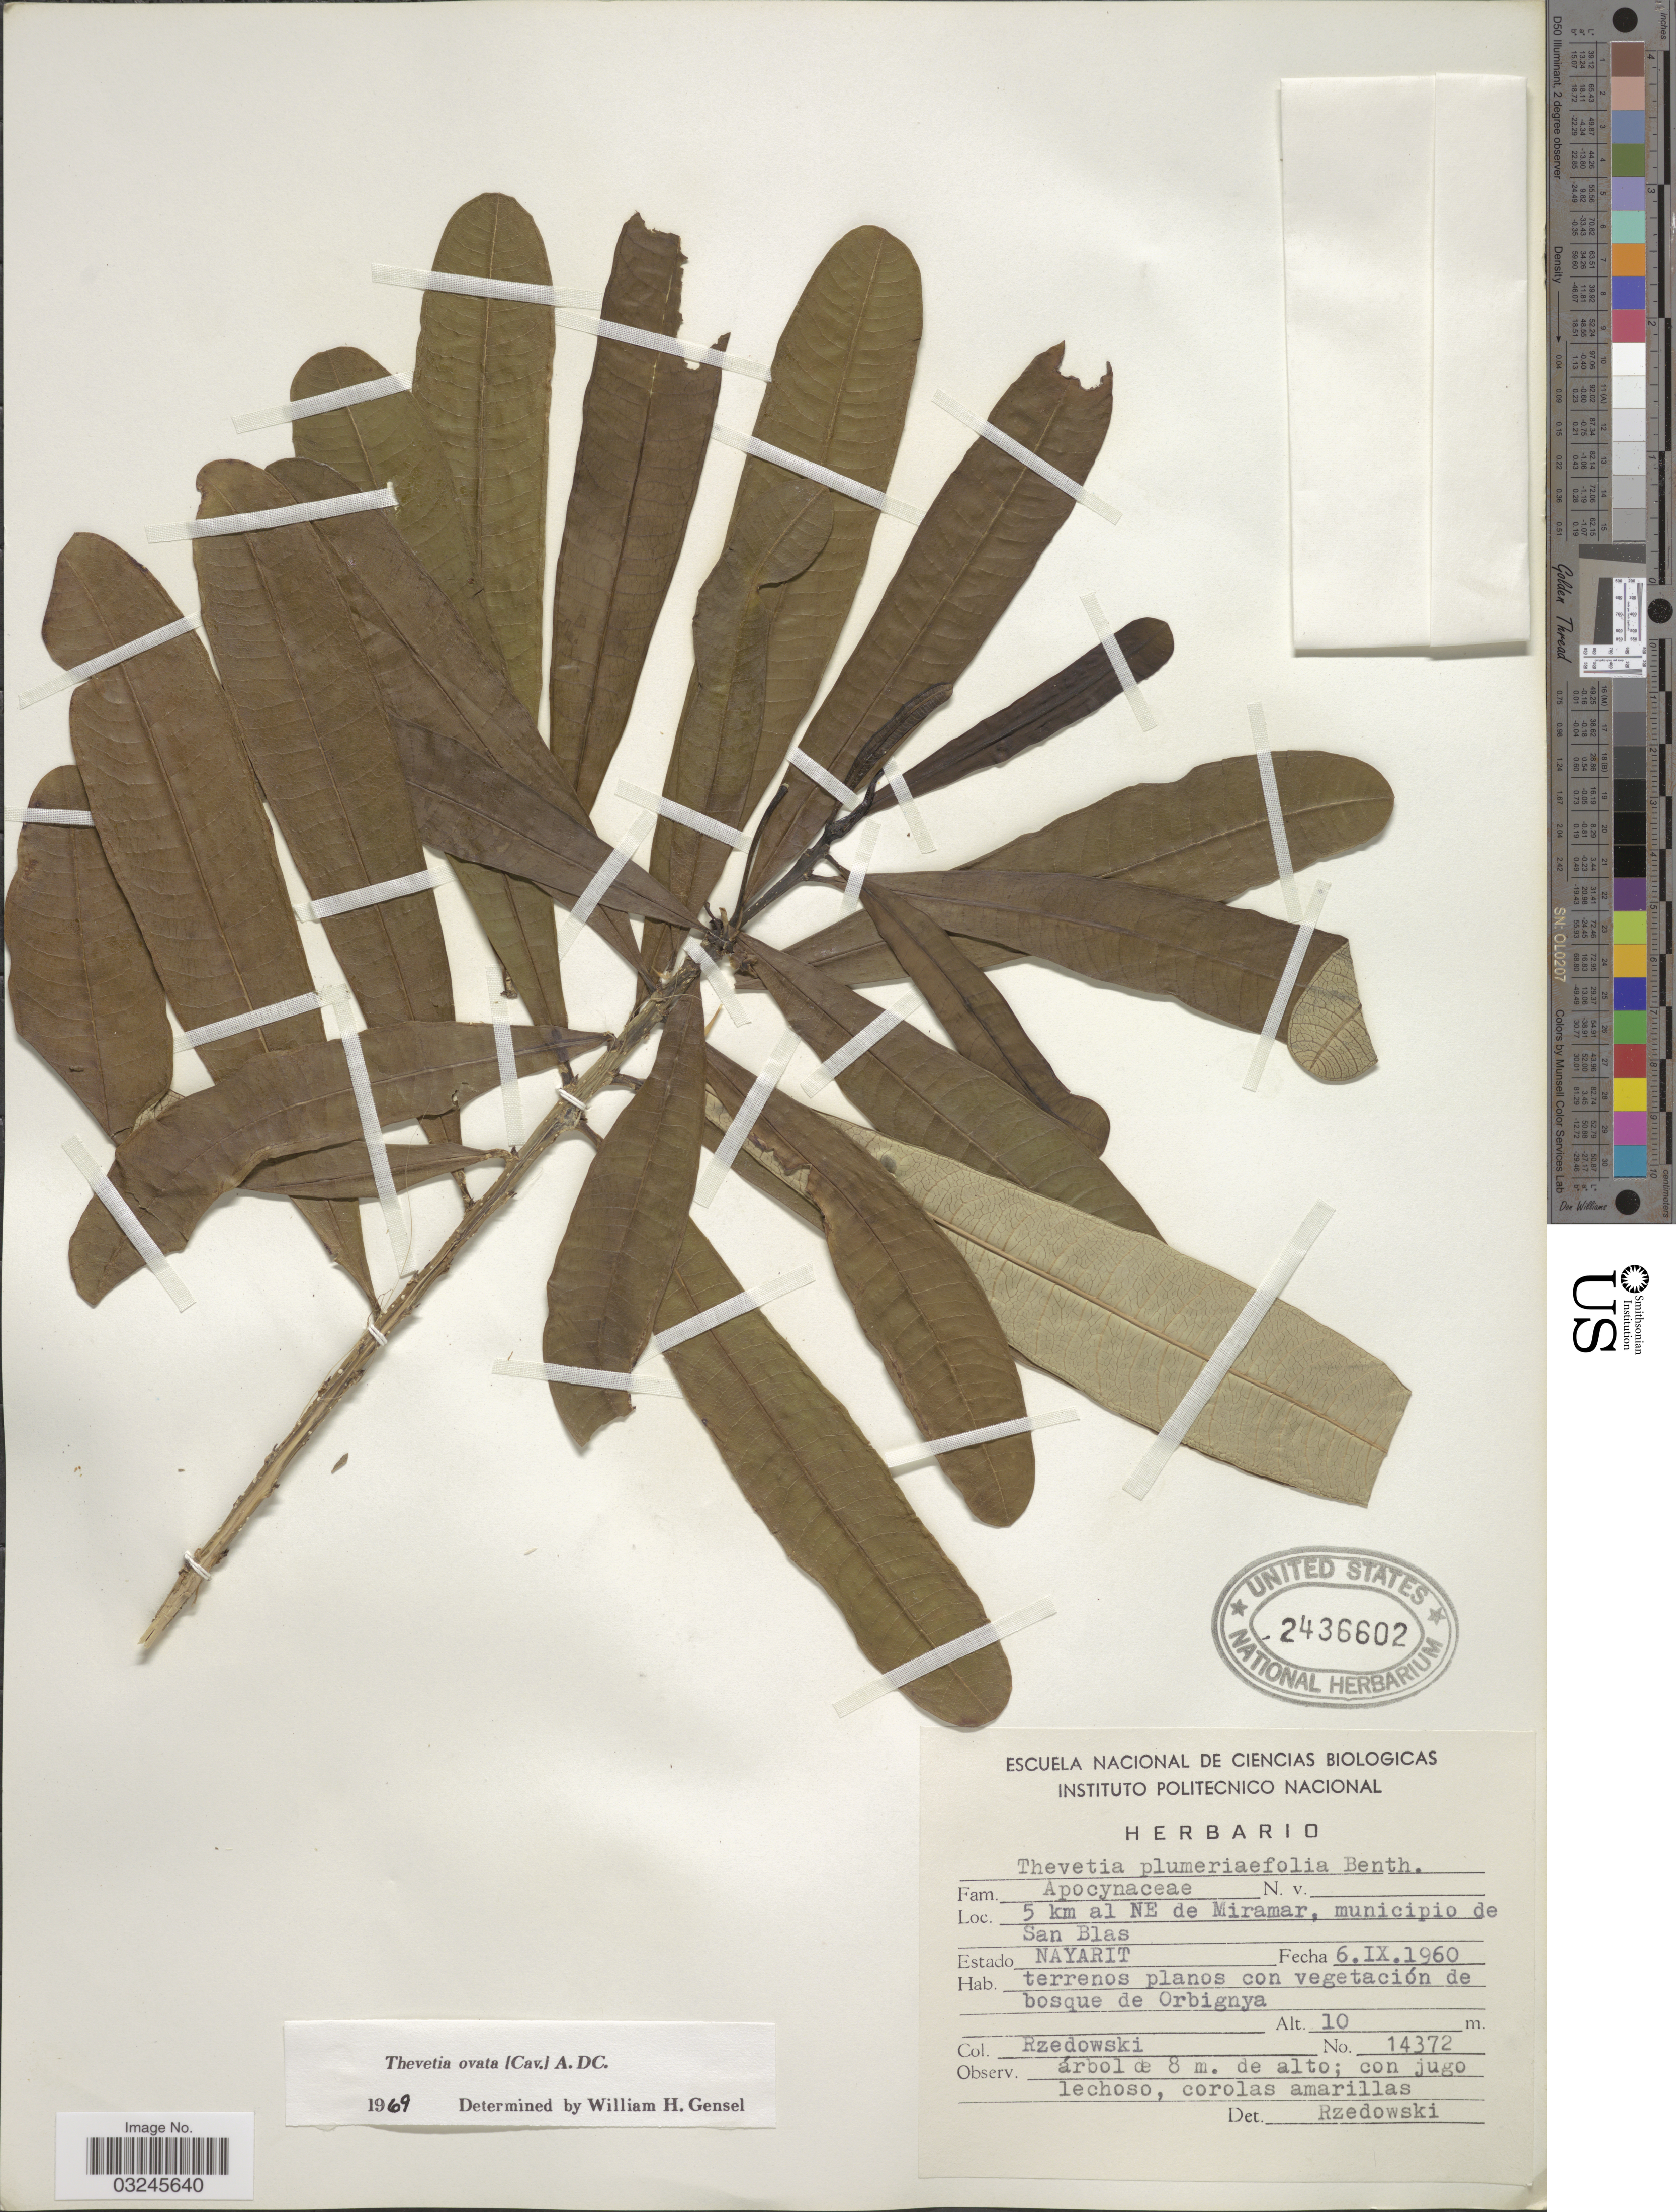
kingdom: Plantae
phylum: Tracheophyta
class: Magnoliopsida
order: Gentianales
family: Apocynaceae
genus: Thevetia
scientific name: Thevetia ovata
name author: (Cav.) A. DC.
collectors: Rzedowski, --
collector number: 14372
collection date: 1960-09-06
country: Mexico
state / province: Nayarit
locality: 5 km al NE de Miramar, municipio de San Blas, Nayarit.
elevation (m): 10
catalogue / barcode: US 2436602